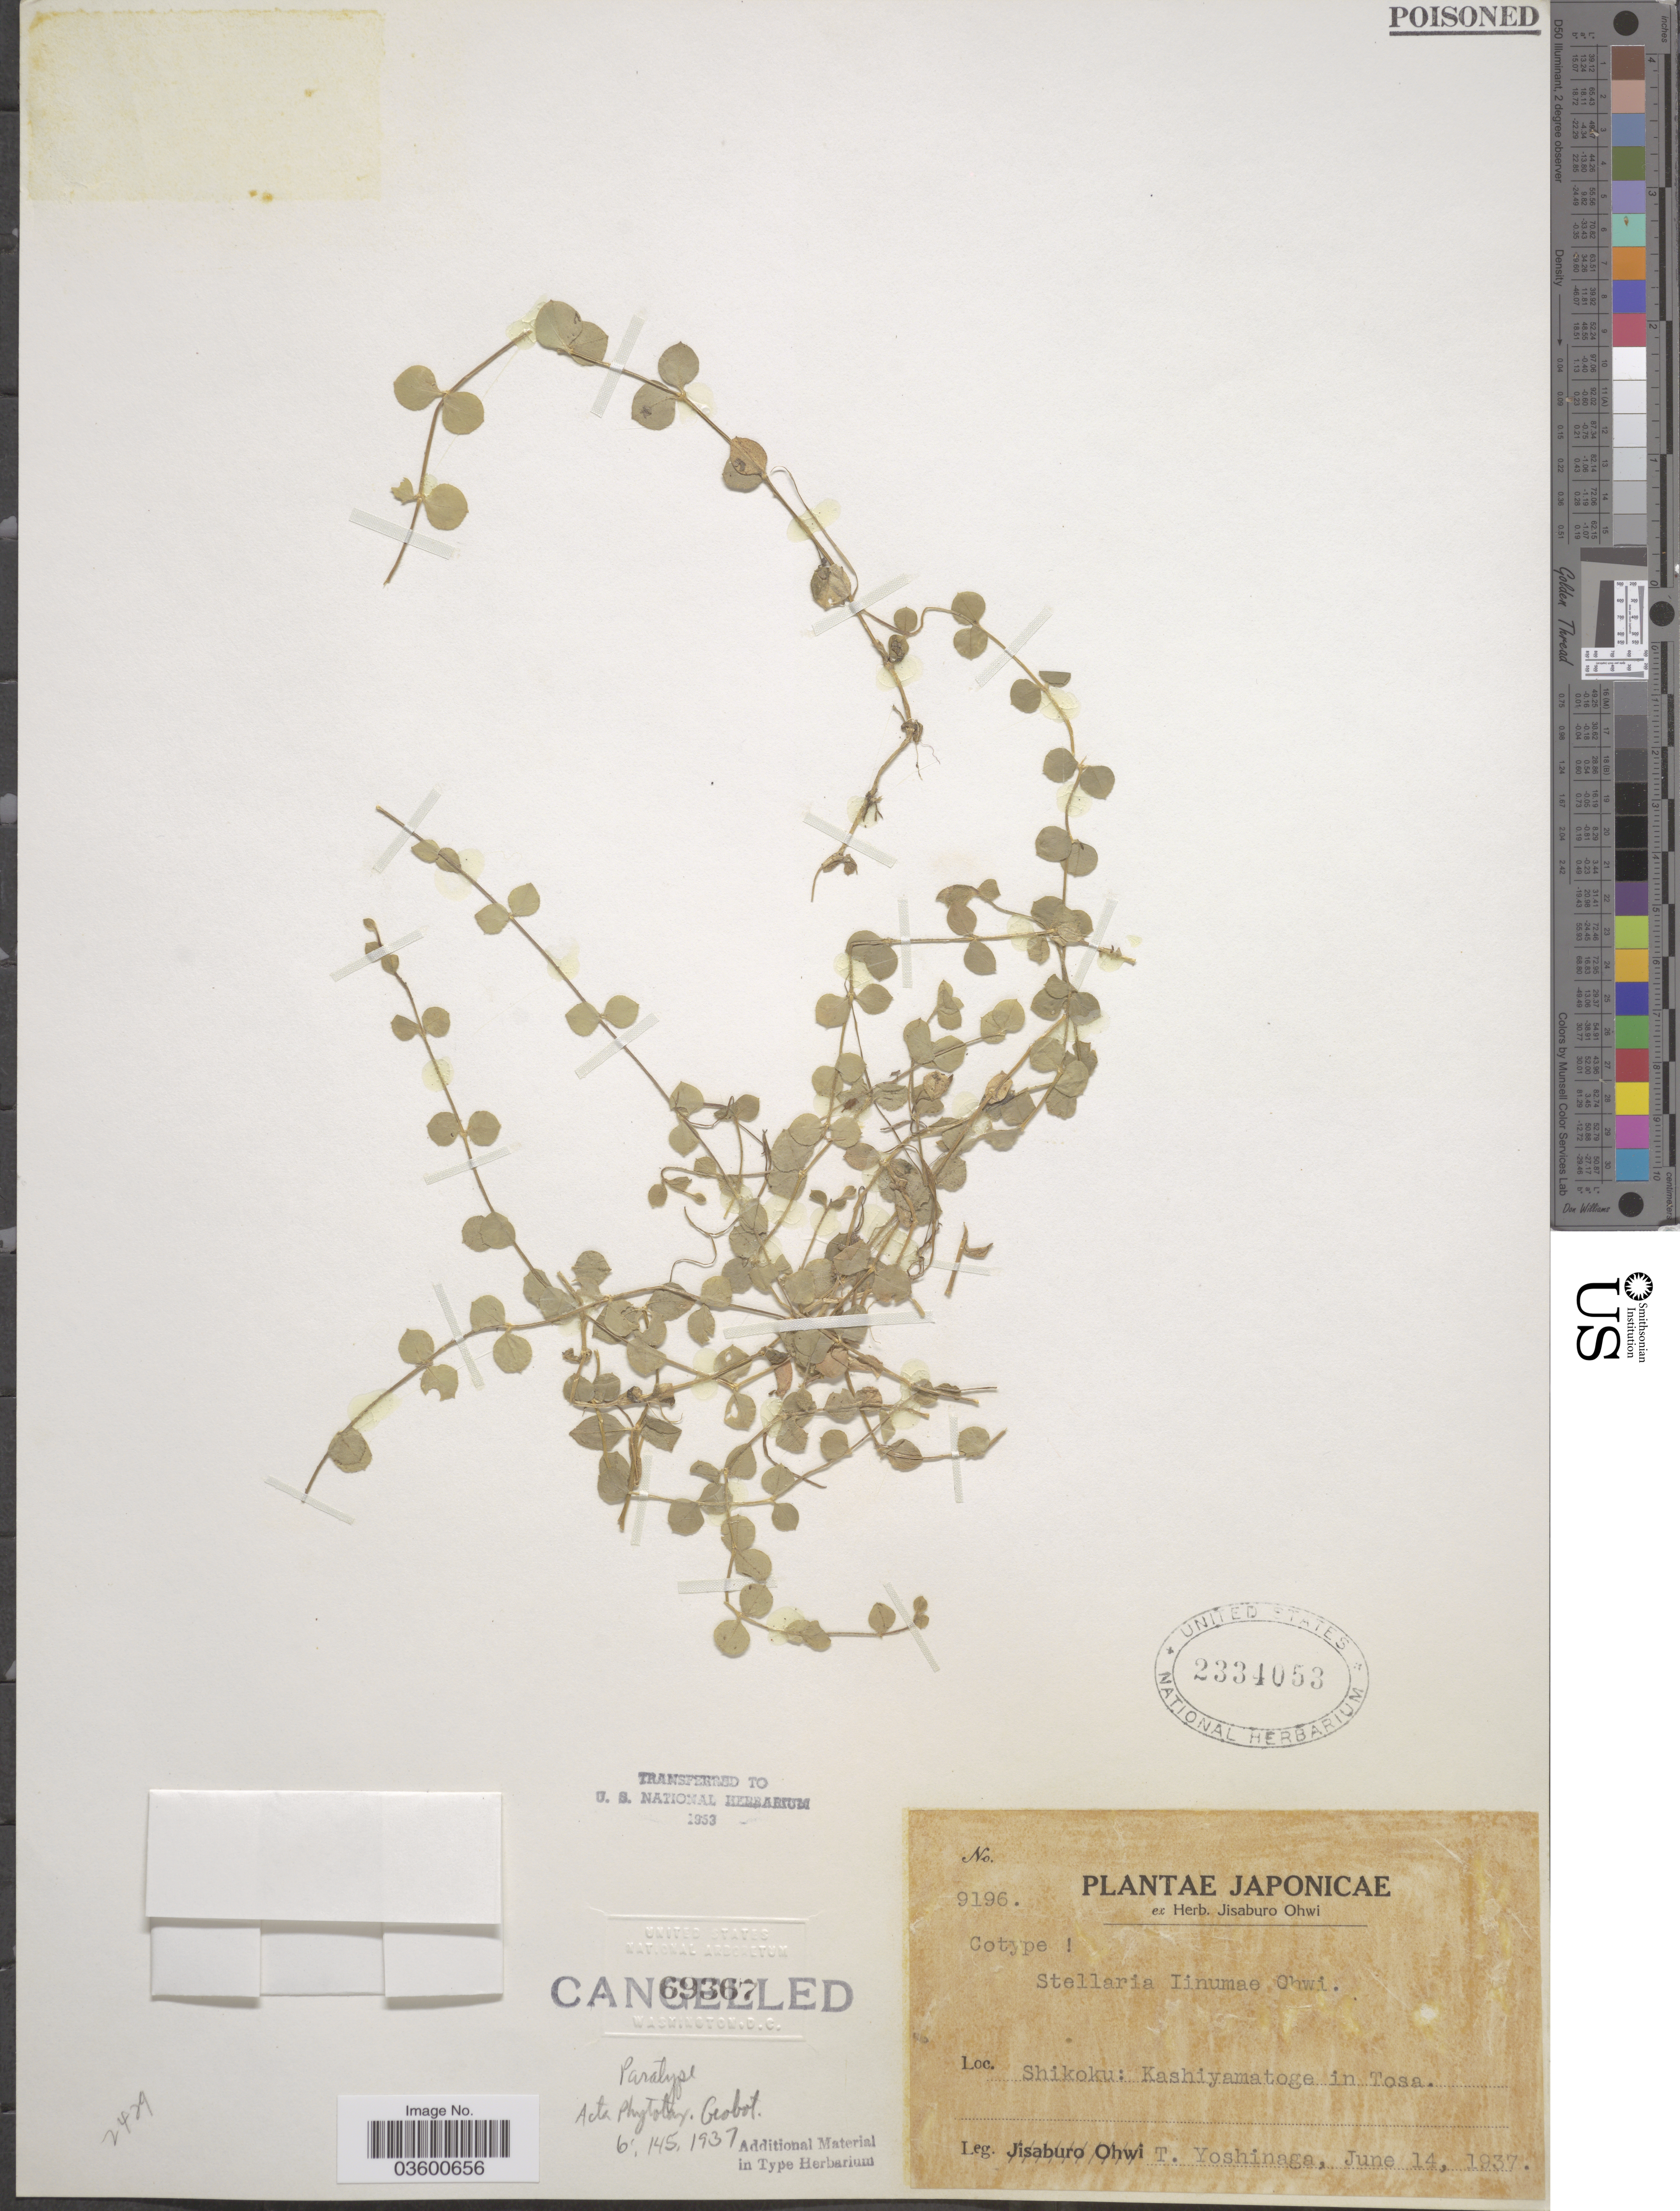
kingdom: Plantae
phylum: Tracheophyta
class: Magnoliopsida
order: Caryophyllales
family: Caryophyllaceae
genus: Stellaria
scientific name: Stellaria iinumae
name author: Ohwi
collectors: T. Yoshinaga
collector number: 9196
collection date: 1937-06-14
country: Japan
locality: Shikoku: Kashiyamatoge in Tosa.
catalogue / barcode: US 2334053